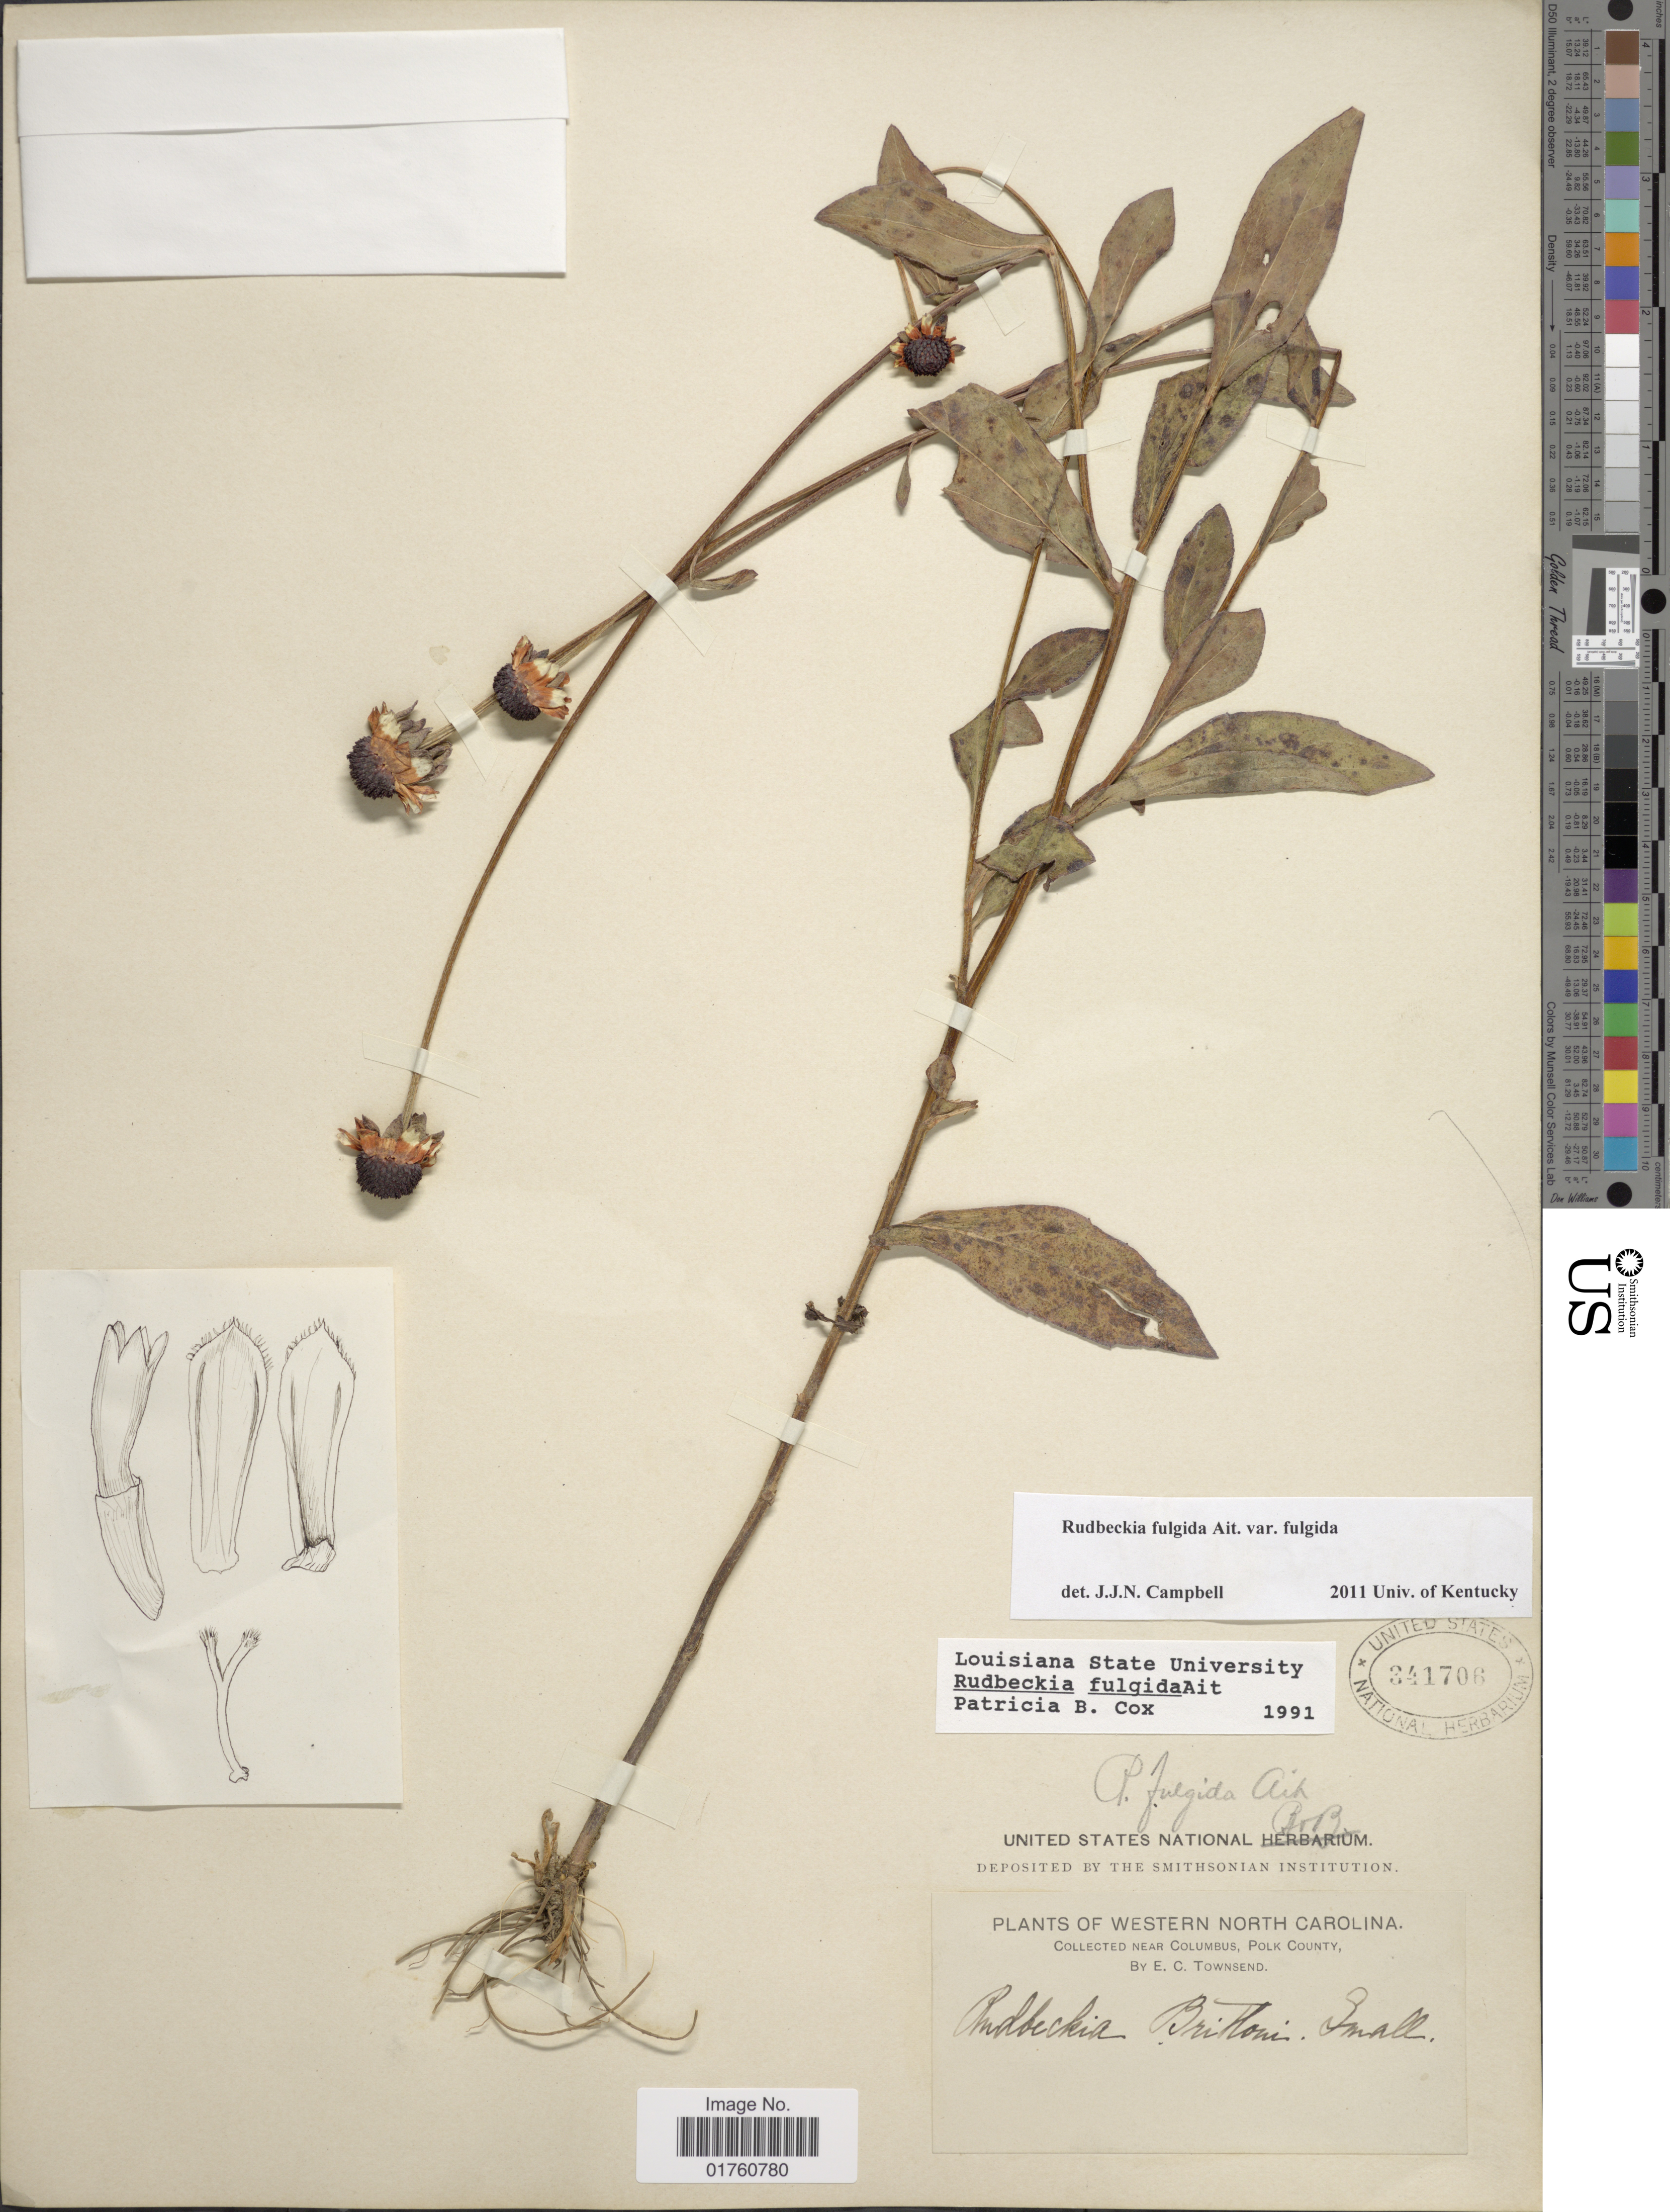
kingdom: Plantae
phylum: Tracheophyta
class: Magnoliopsida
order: Asterales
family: Asteraceae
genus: Rudbeckia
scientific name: Rudbeckia fulgida var. fulgida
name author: Aiton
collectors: E. C. Townsend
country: United States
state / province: North Carolina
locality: Western North Carolina, Near Columbus, Polk County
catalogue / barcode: US 341706